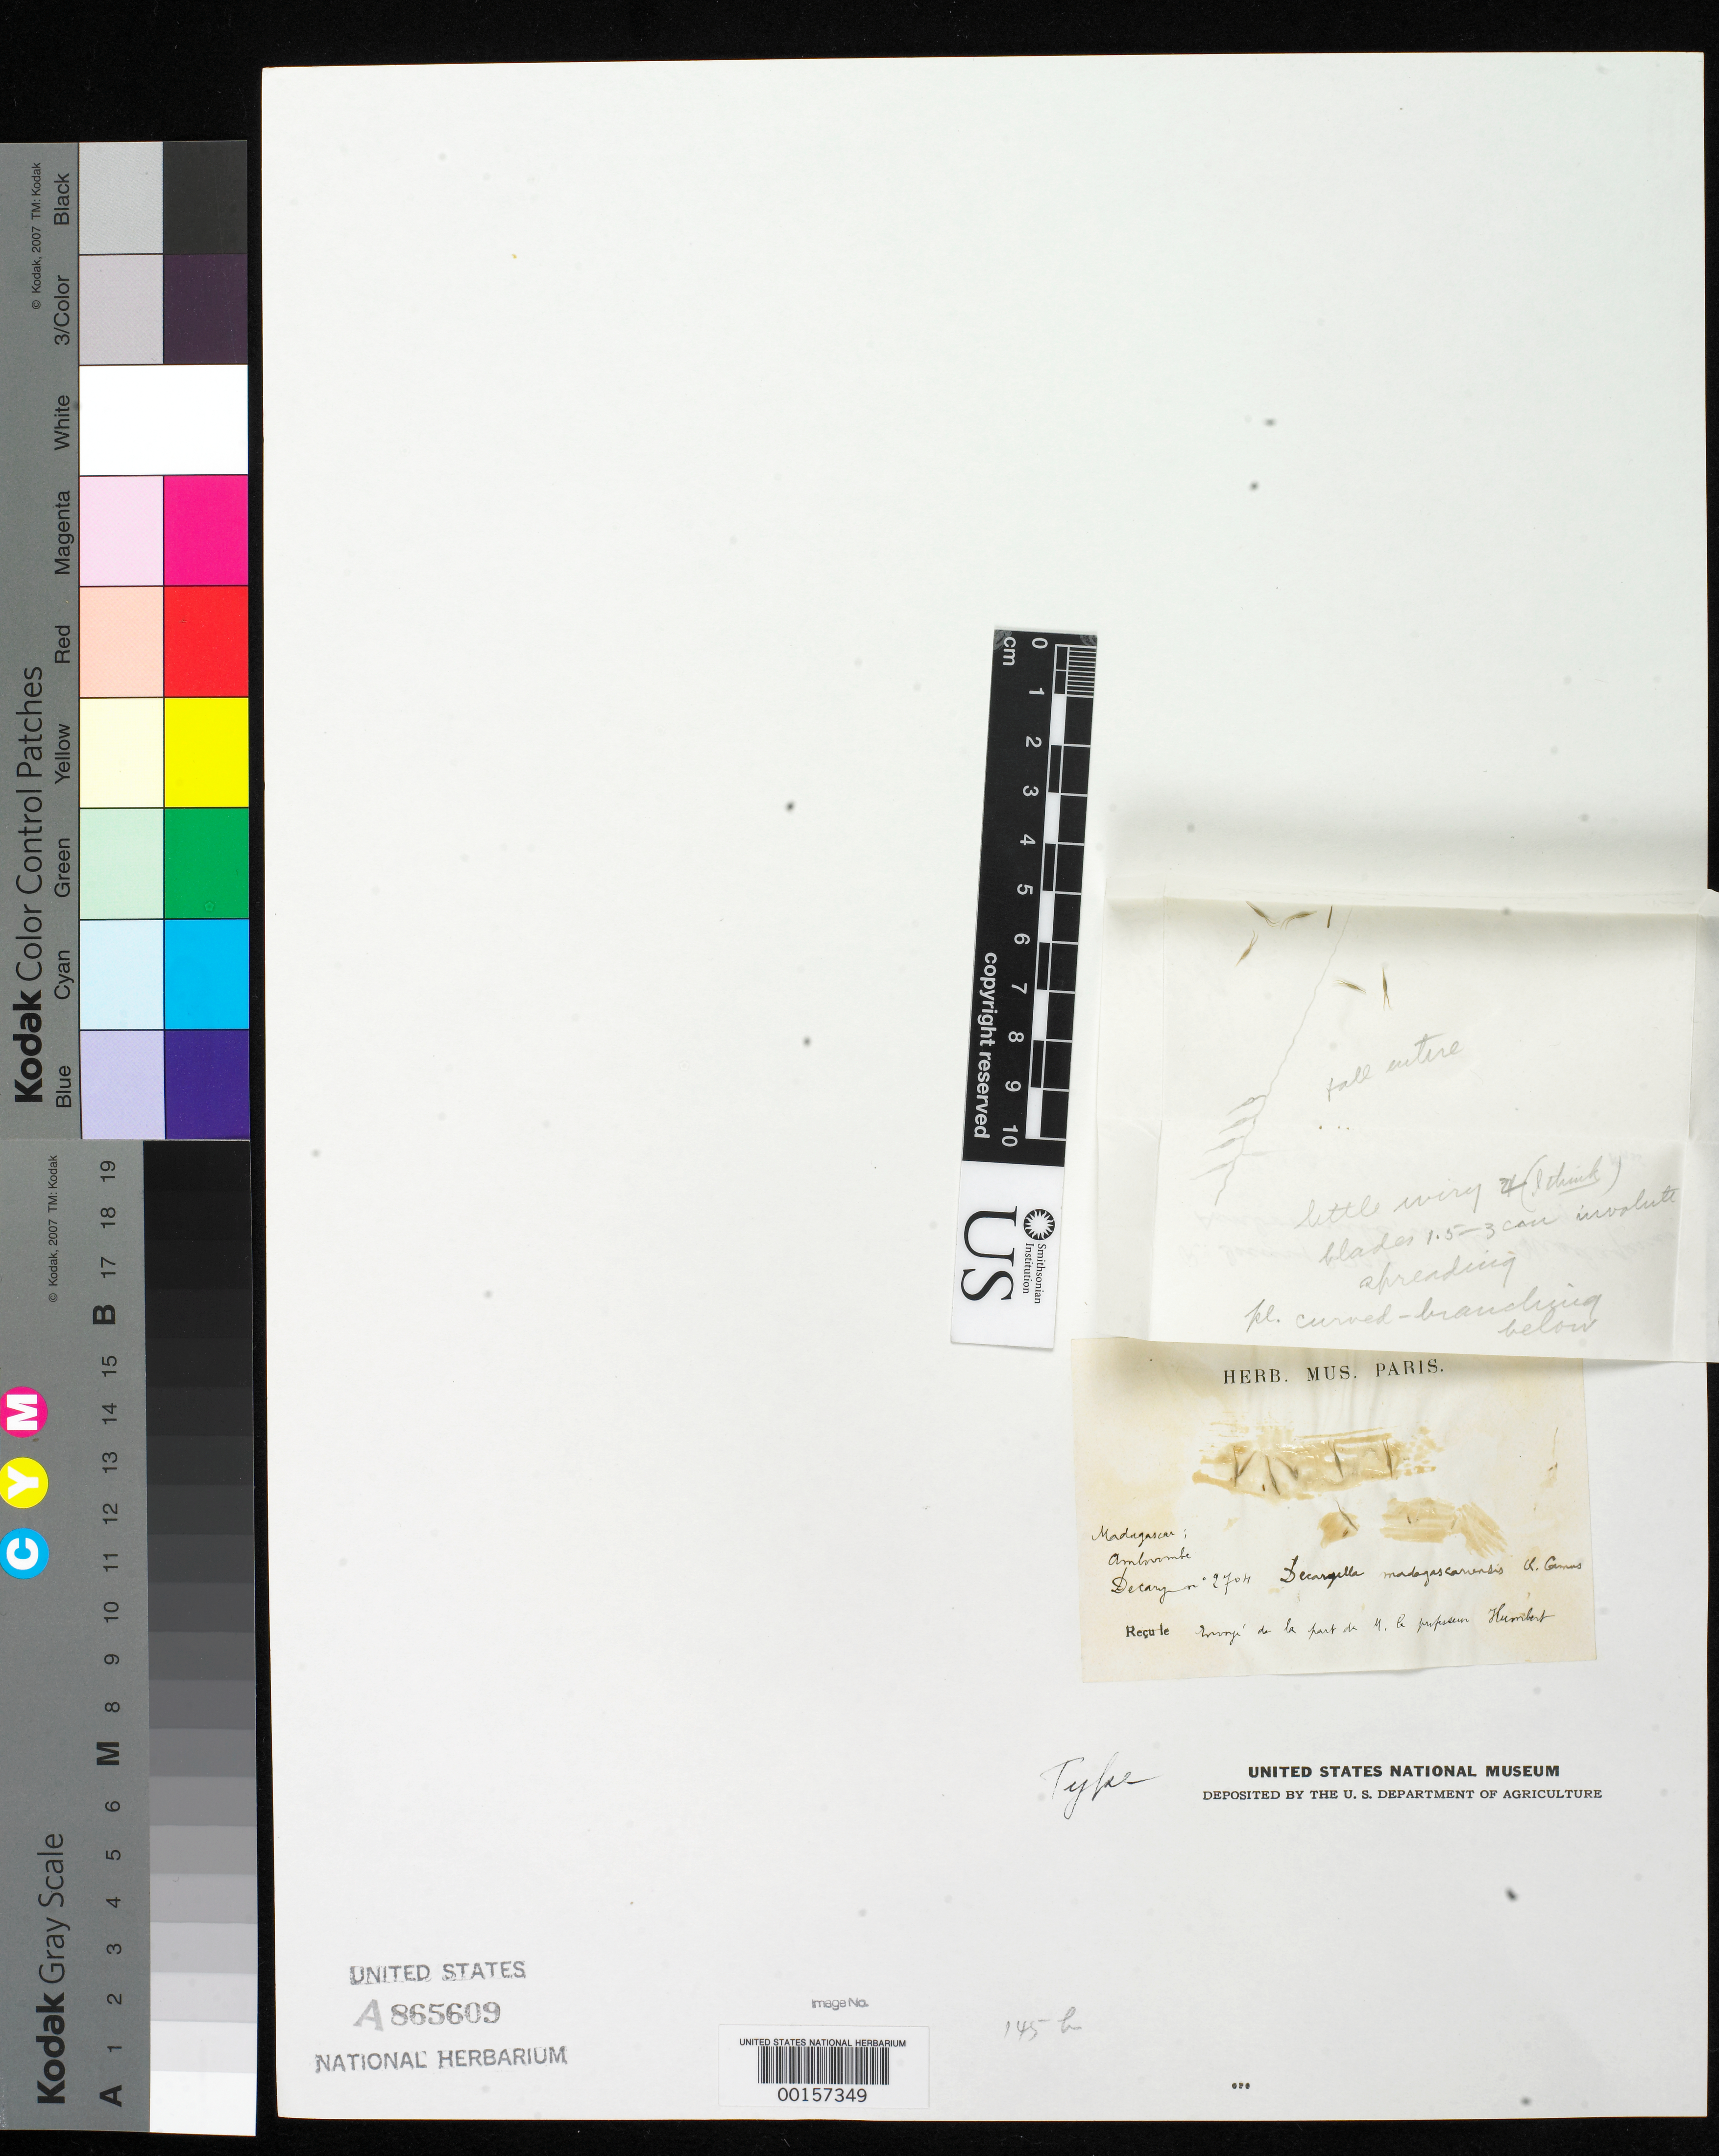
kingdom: Plantae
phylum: Tracheophyta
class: Liliopsida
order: Poales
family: Poaceae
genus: Decaryella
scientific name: Decaryella madagascariensis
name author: A. Camus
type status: Type Fragment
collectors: R. Decary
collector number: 2704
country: Madagascar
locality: Ambovombe.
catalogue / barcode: US 865609A